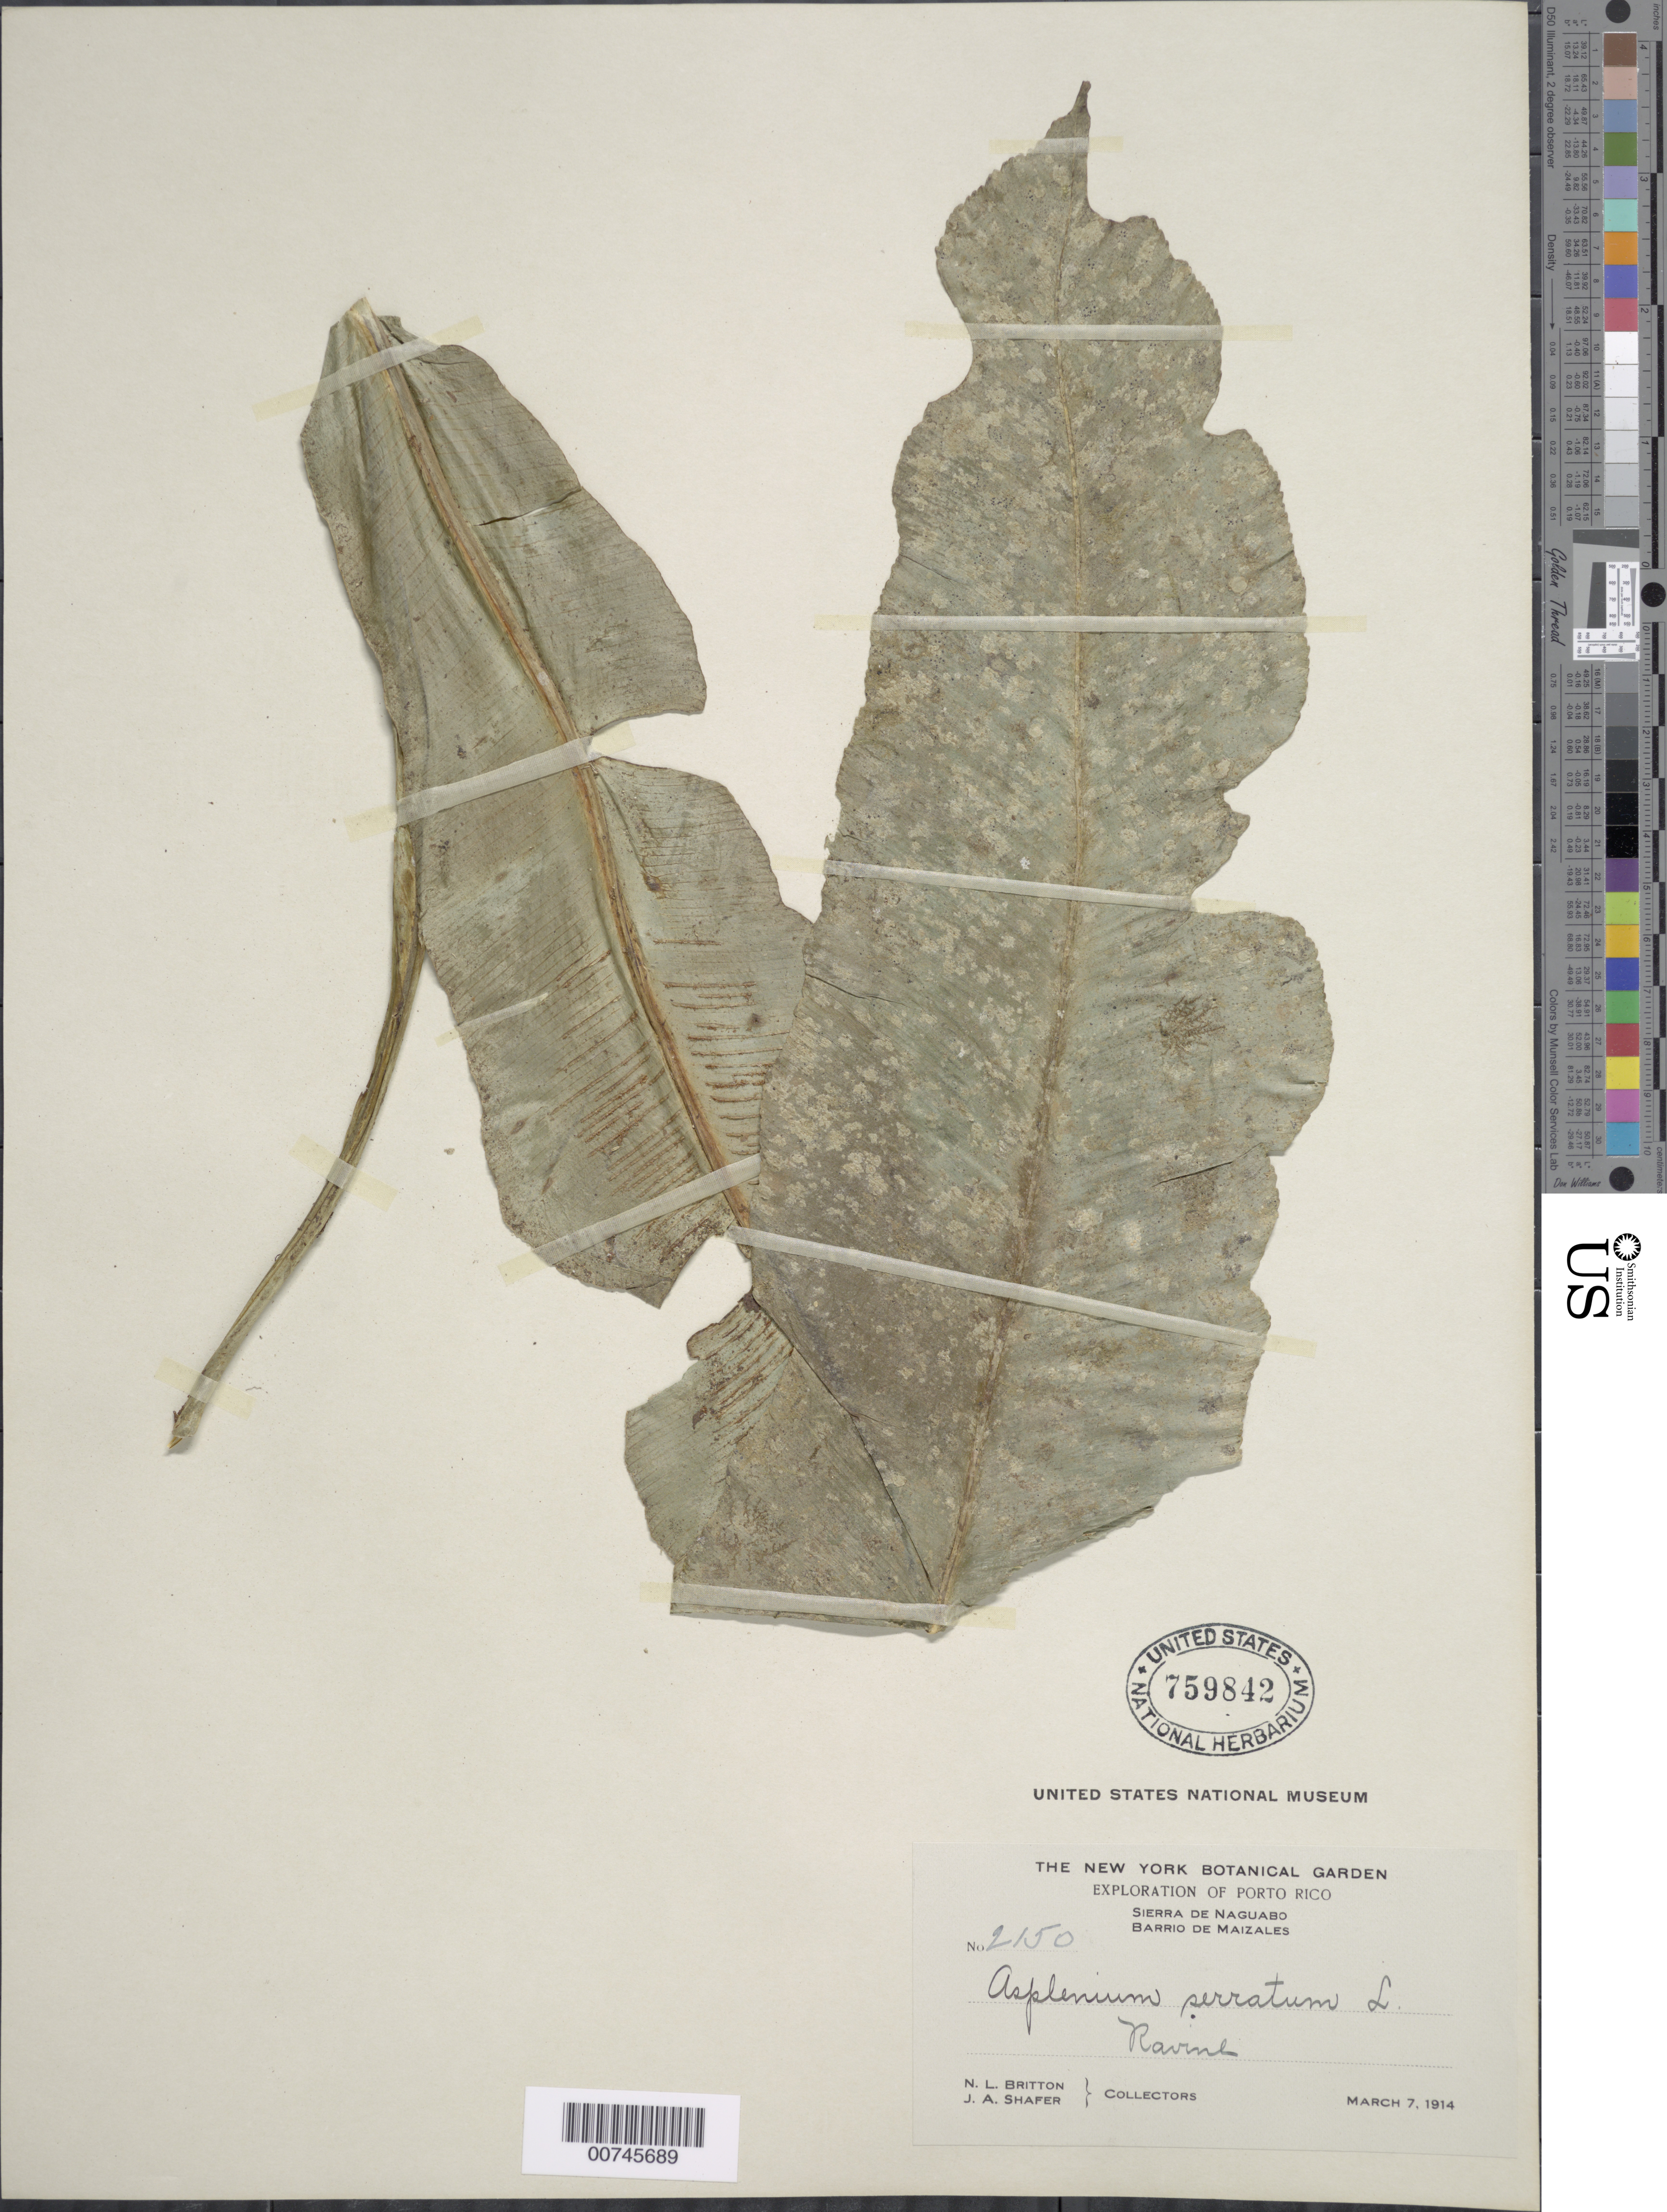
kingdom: Plantae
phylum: Tracheophyta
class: Polypodiopsida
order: Polypodiales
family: Aspleniaceae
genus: Asplenium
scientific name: Asplenium serratum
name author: L.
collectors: N. Britton & J. A. Shafer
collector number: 2150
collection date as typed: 07 Mar 1914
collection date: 1914-03-07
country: Puerto Rico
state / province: Naguabo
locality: Sierra de Naguabo, Barrio Maizales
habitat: Ravine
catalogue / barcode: US 759842